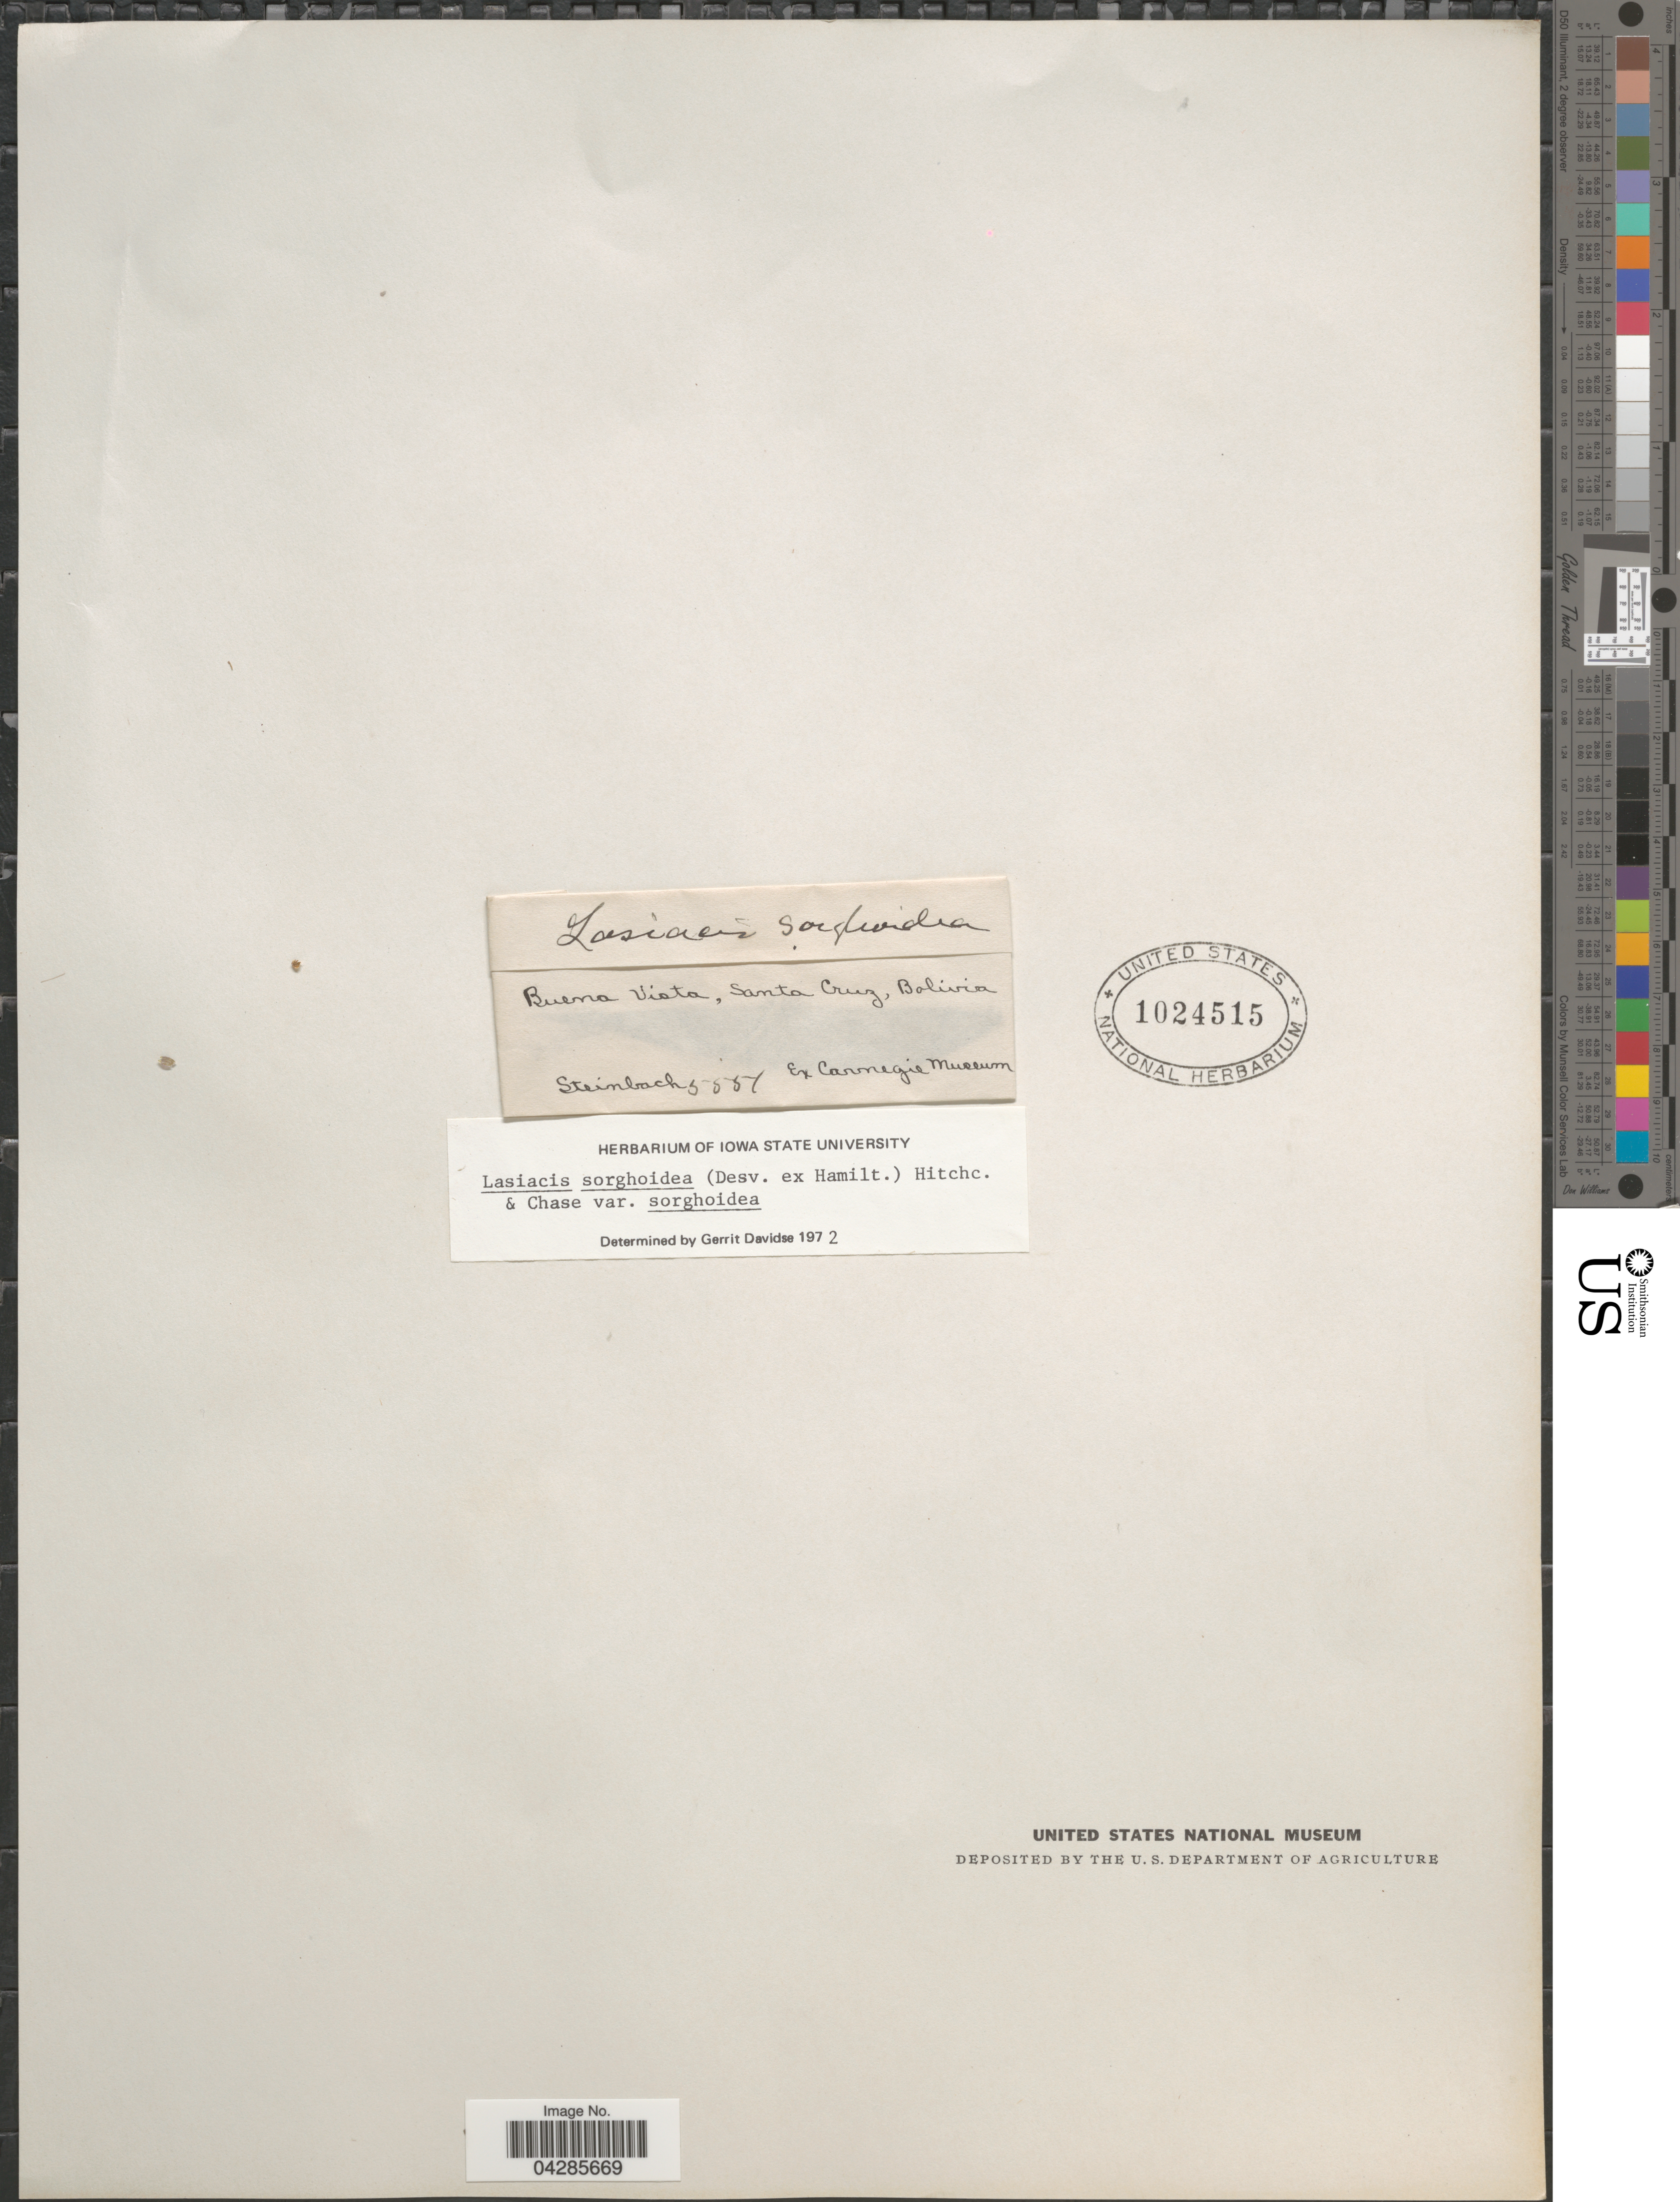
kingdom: Plantae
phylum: Tracheophyta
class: Liliopsida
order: Poales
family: Poaceae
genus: Lasiacis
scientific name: Lasiacis sorghoidea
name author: (Desv. ex Ham.) Hitchc. & Chase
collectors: Steinbach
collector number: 5551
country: Bolivia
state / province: Santa Cruz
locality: Buena Vista.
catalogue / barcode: US 1024515